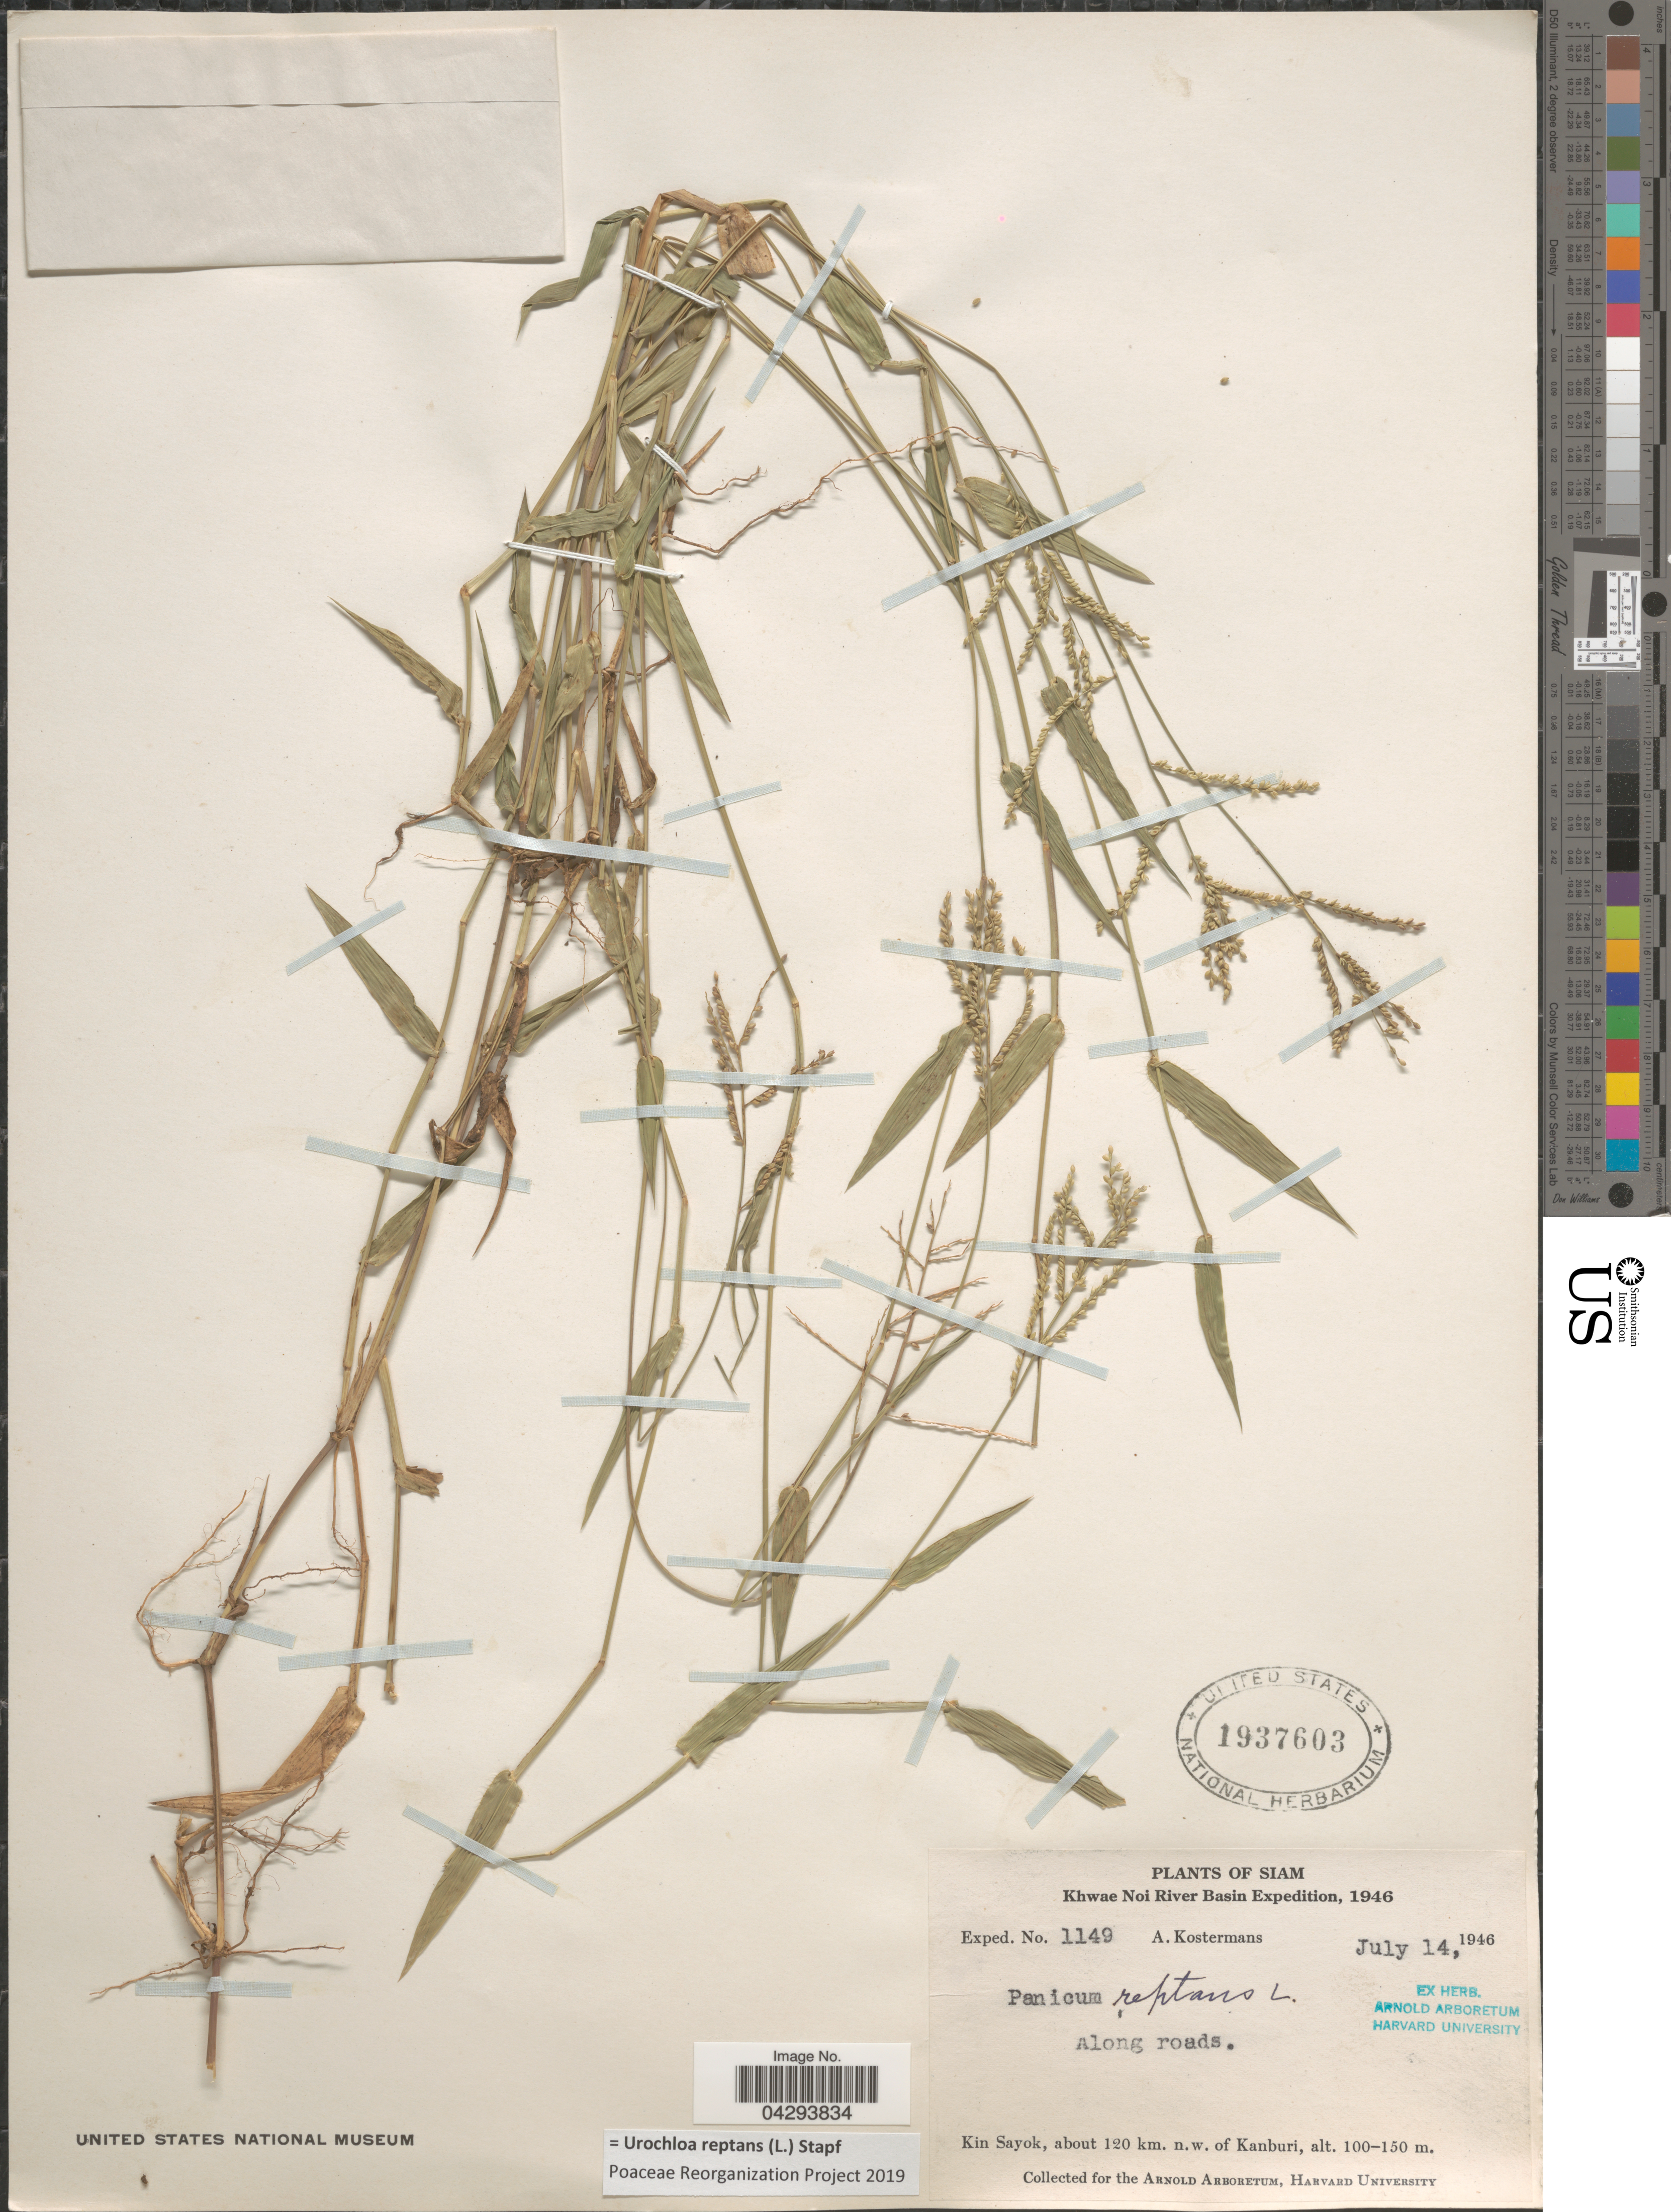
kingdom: Plantae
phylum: Tracheophyta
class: Liliopsida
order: Poales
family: Poaceae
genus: Urochloa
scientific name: Urochloa reptans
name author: (L.) Stapf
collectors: A. J. G. Kostermans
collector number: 1149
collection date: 1946-07-14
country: Thailand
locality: Siam. Khwae Noi River Basin Expedition, 1946. Kin Sayok, about 120 km. n.w. of Kanburi.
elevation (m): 100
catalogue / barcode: US 1937603